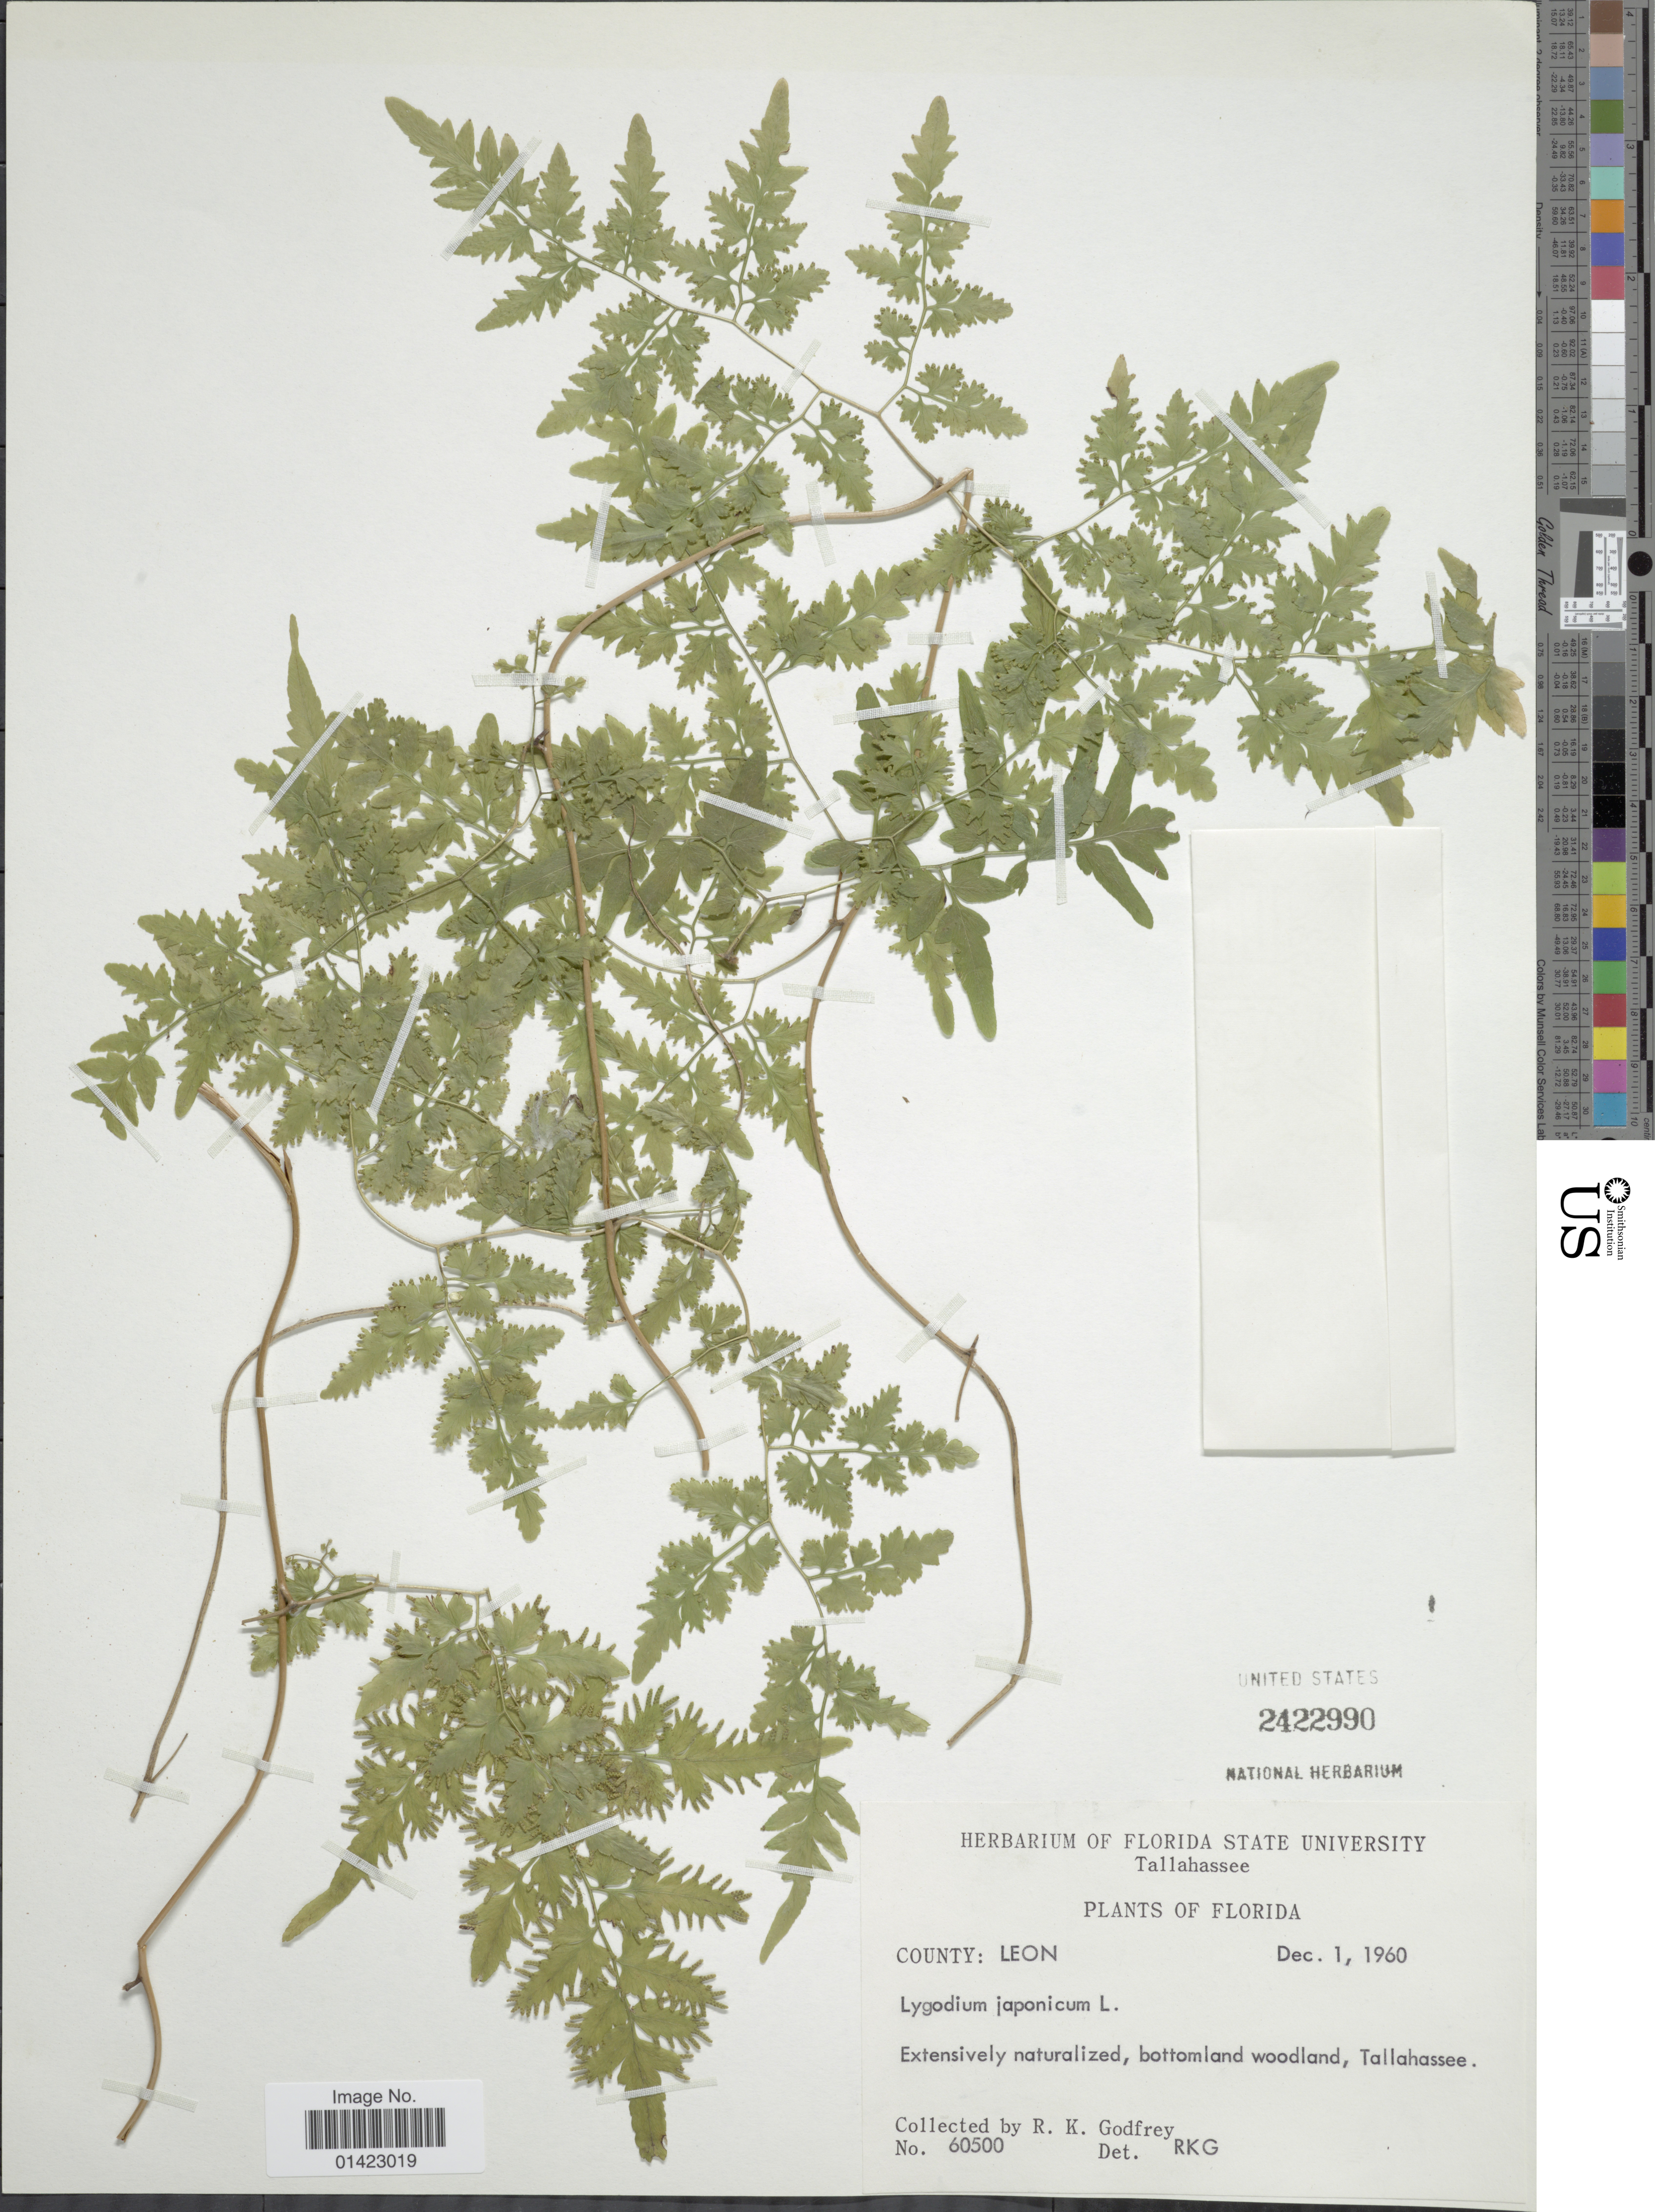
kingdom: Plantae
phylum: Tracheophyta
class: Polypodiopsida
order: Schizaeales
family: Lygodiaceae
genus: Lygodium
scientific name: Lygodium japonicum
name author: (Thunb.) Sw.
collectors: R. K. Godfrey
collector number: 60500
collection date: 1960-12-01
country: United States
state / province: Florida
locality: Florida, County Leon, extensively naturalized, bottomland woodland, Tallahassee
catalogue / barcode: US 2422990